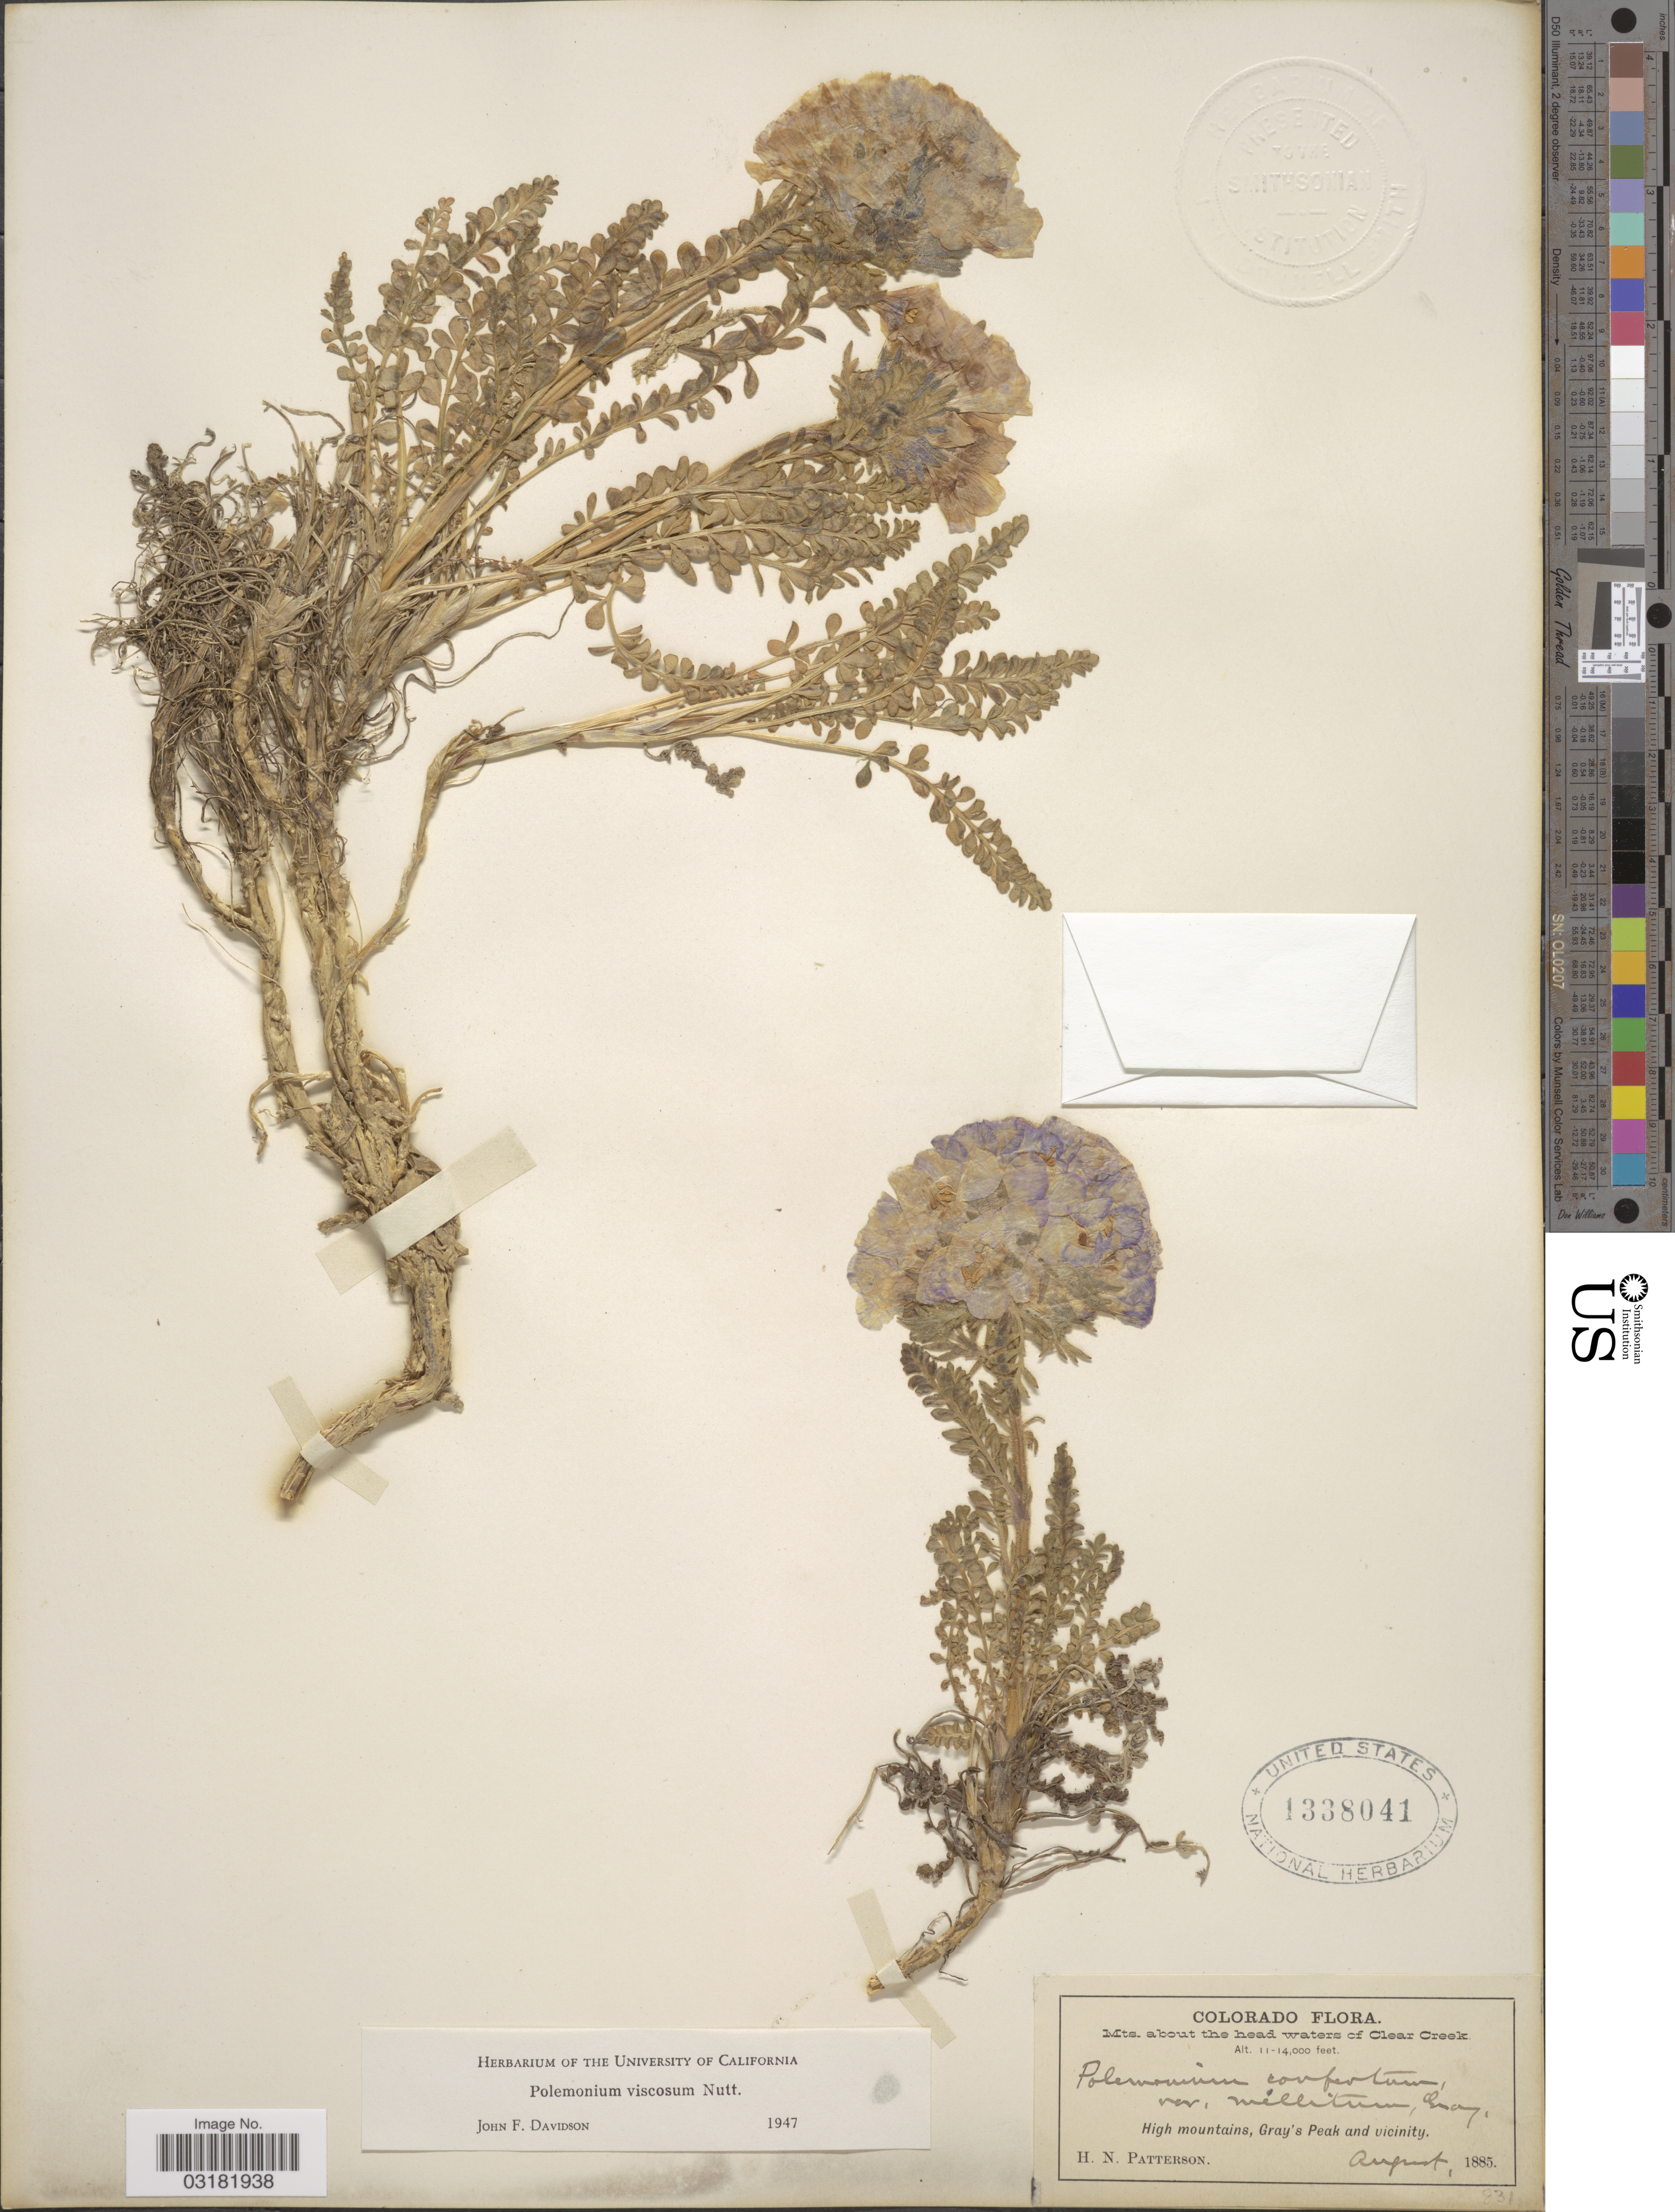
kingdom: Plantae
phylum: Tracheophyta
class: Magnoliopsida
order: Ericales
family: Polemoniaceae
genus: Polemonium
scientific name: Polemonium viscosum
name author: Nutt.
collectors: H. N. Patterson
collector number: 831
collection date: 1885-08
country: United States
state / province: Colorado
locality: Mts. about the head waters of Clear Creek, High Mountains, Gray's Peak and vicinity.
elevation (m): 3353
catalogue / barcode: US 1338041